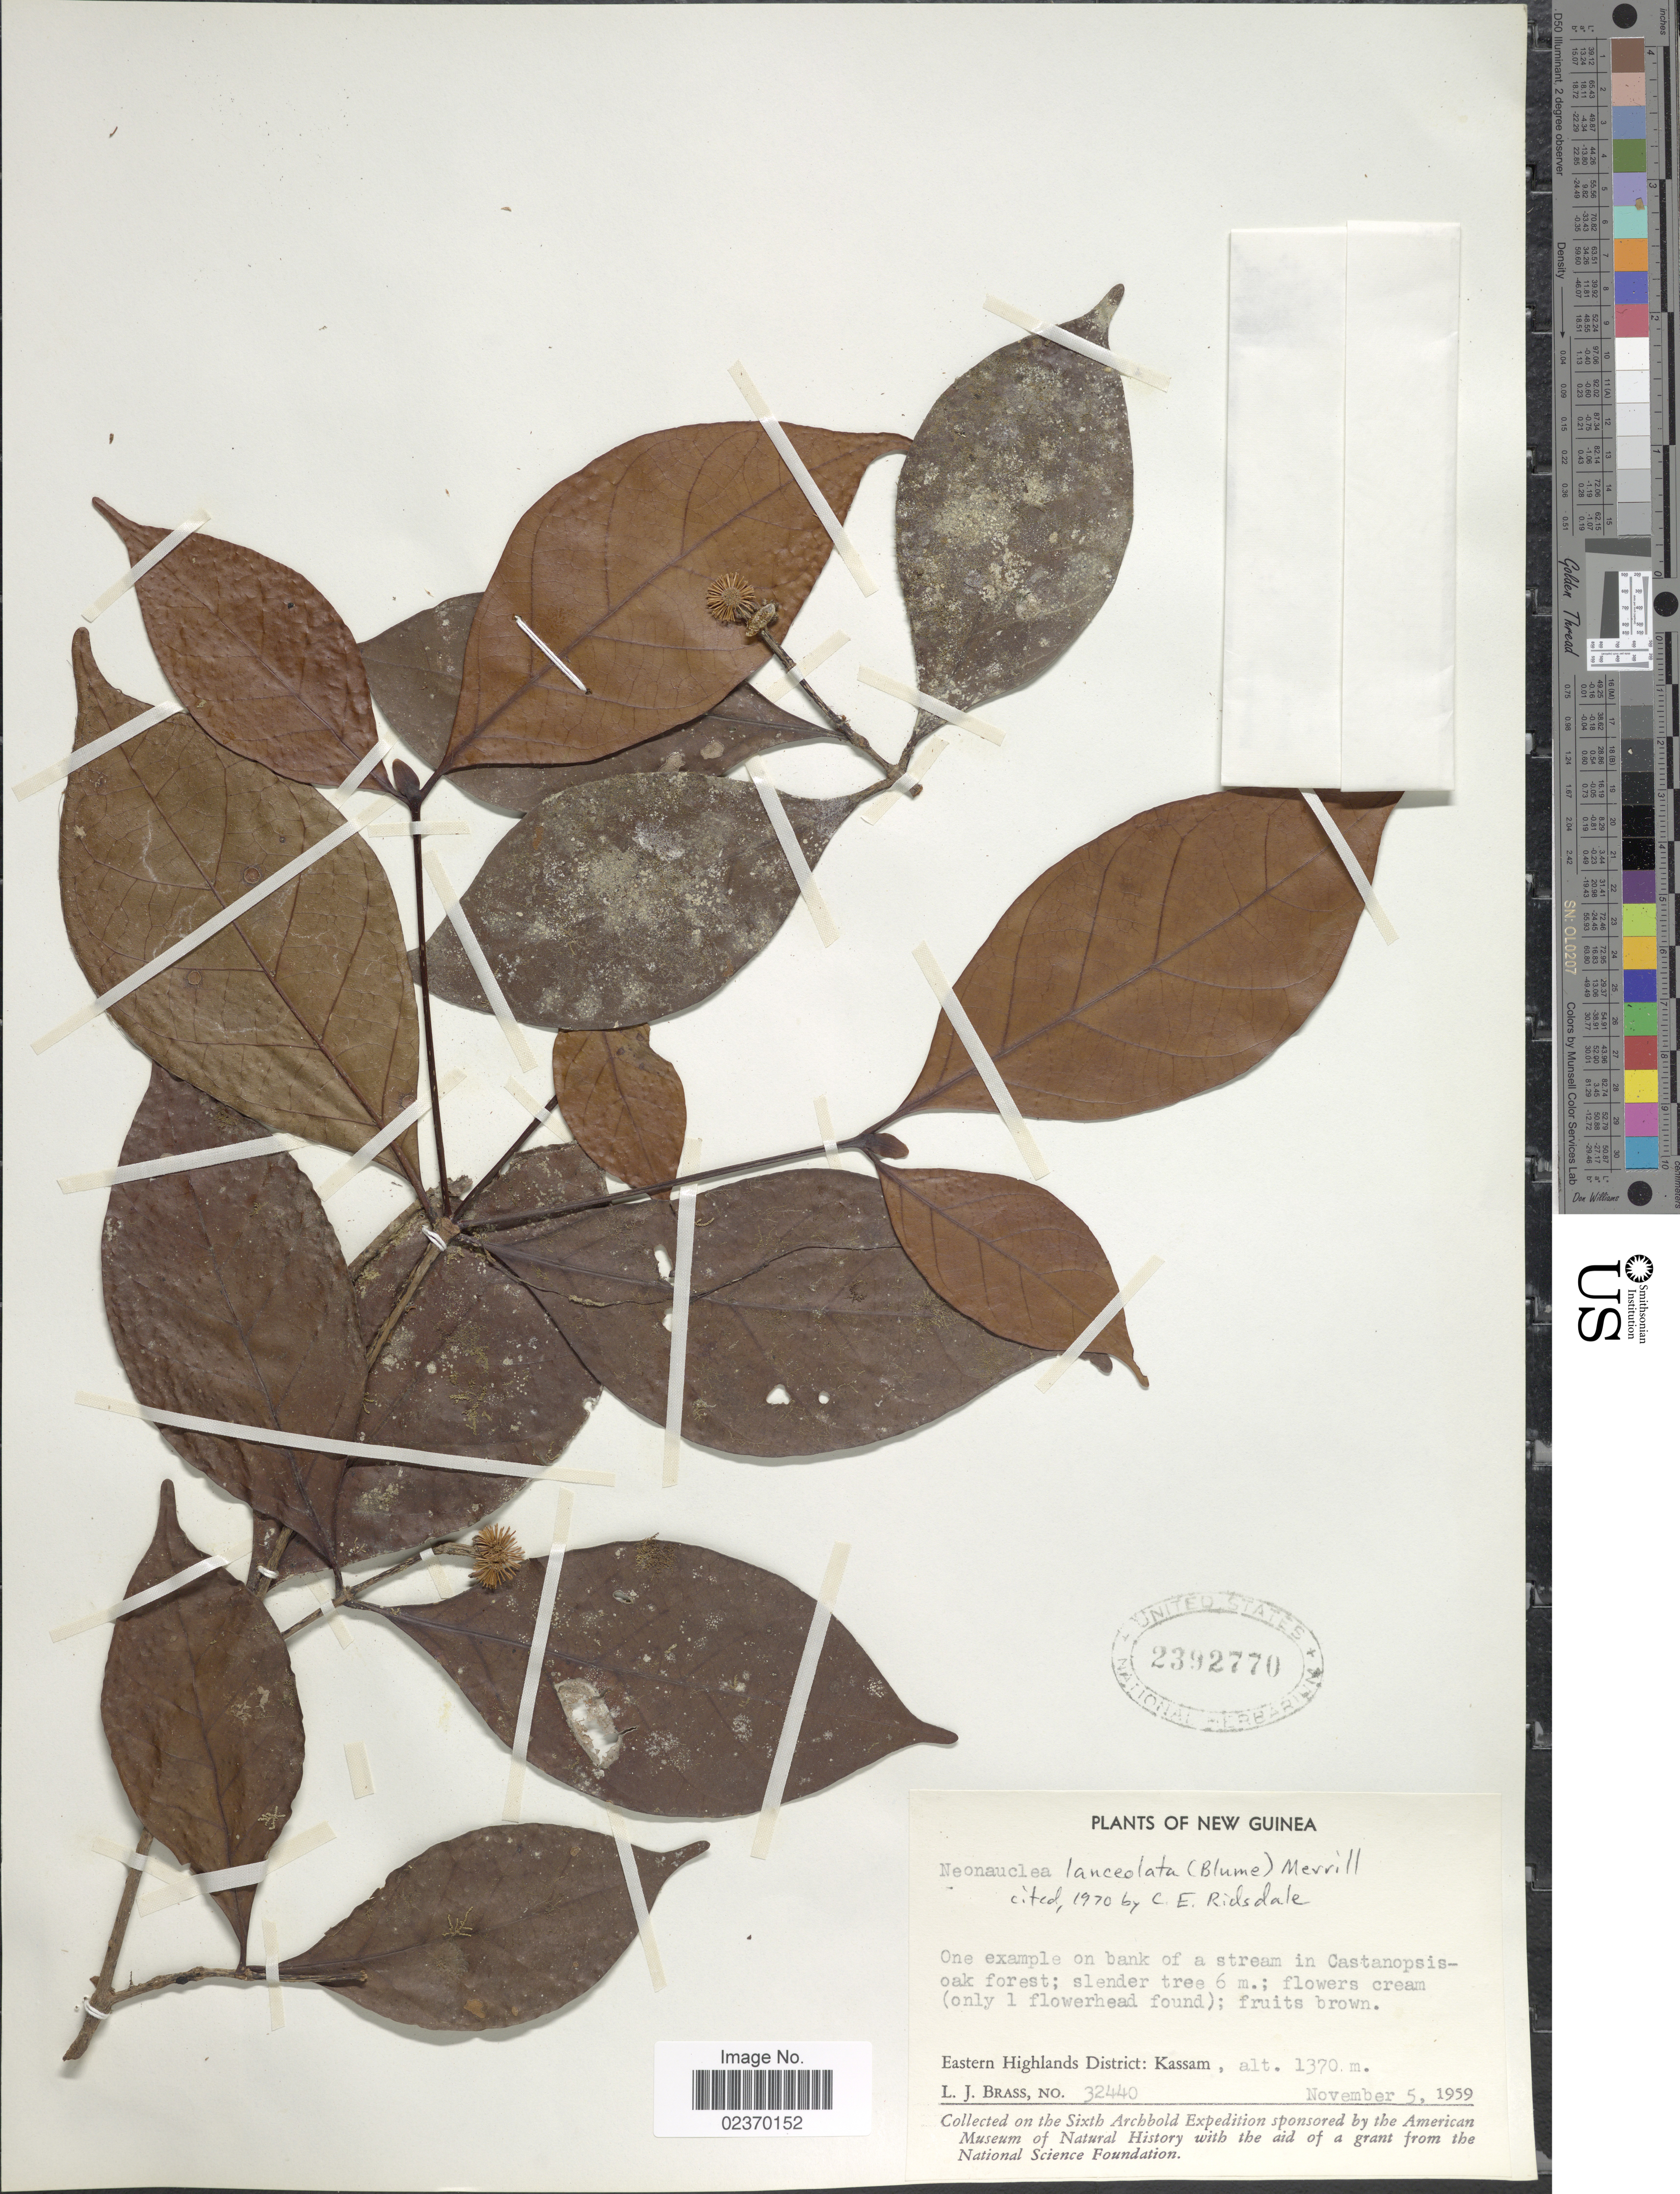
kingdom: Plantae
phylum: Tracheophyta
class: Magnoliopsida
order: Gentianales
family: Rubiaceae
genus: Neonauclea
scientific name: Neonauclea lanceolata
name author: (Blume) Merr.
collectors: L. J. Brass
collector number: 32440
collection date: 1959-11-05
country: Papua New Guinea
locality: New Guinea, On example on bank of a stream in Castanopsis-oak forest; Eastern Highlands District: Kassam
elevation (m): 1370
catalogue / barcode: US 2392770